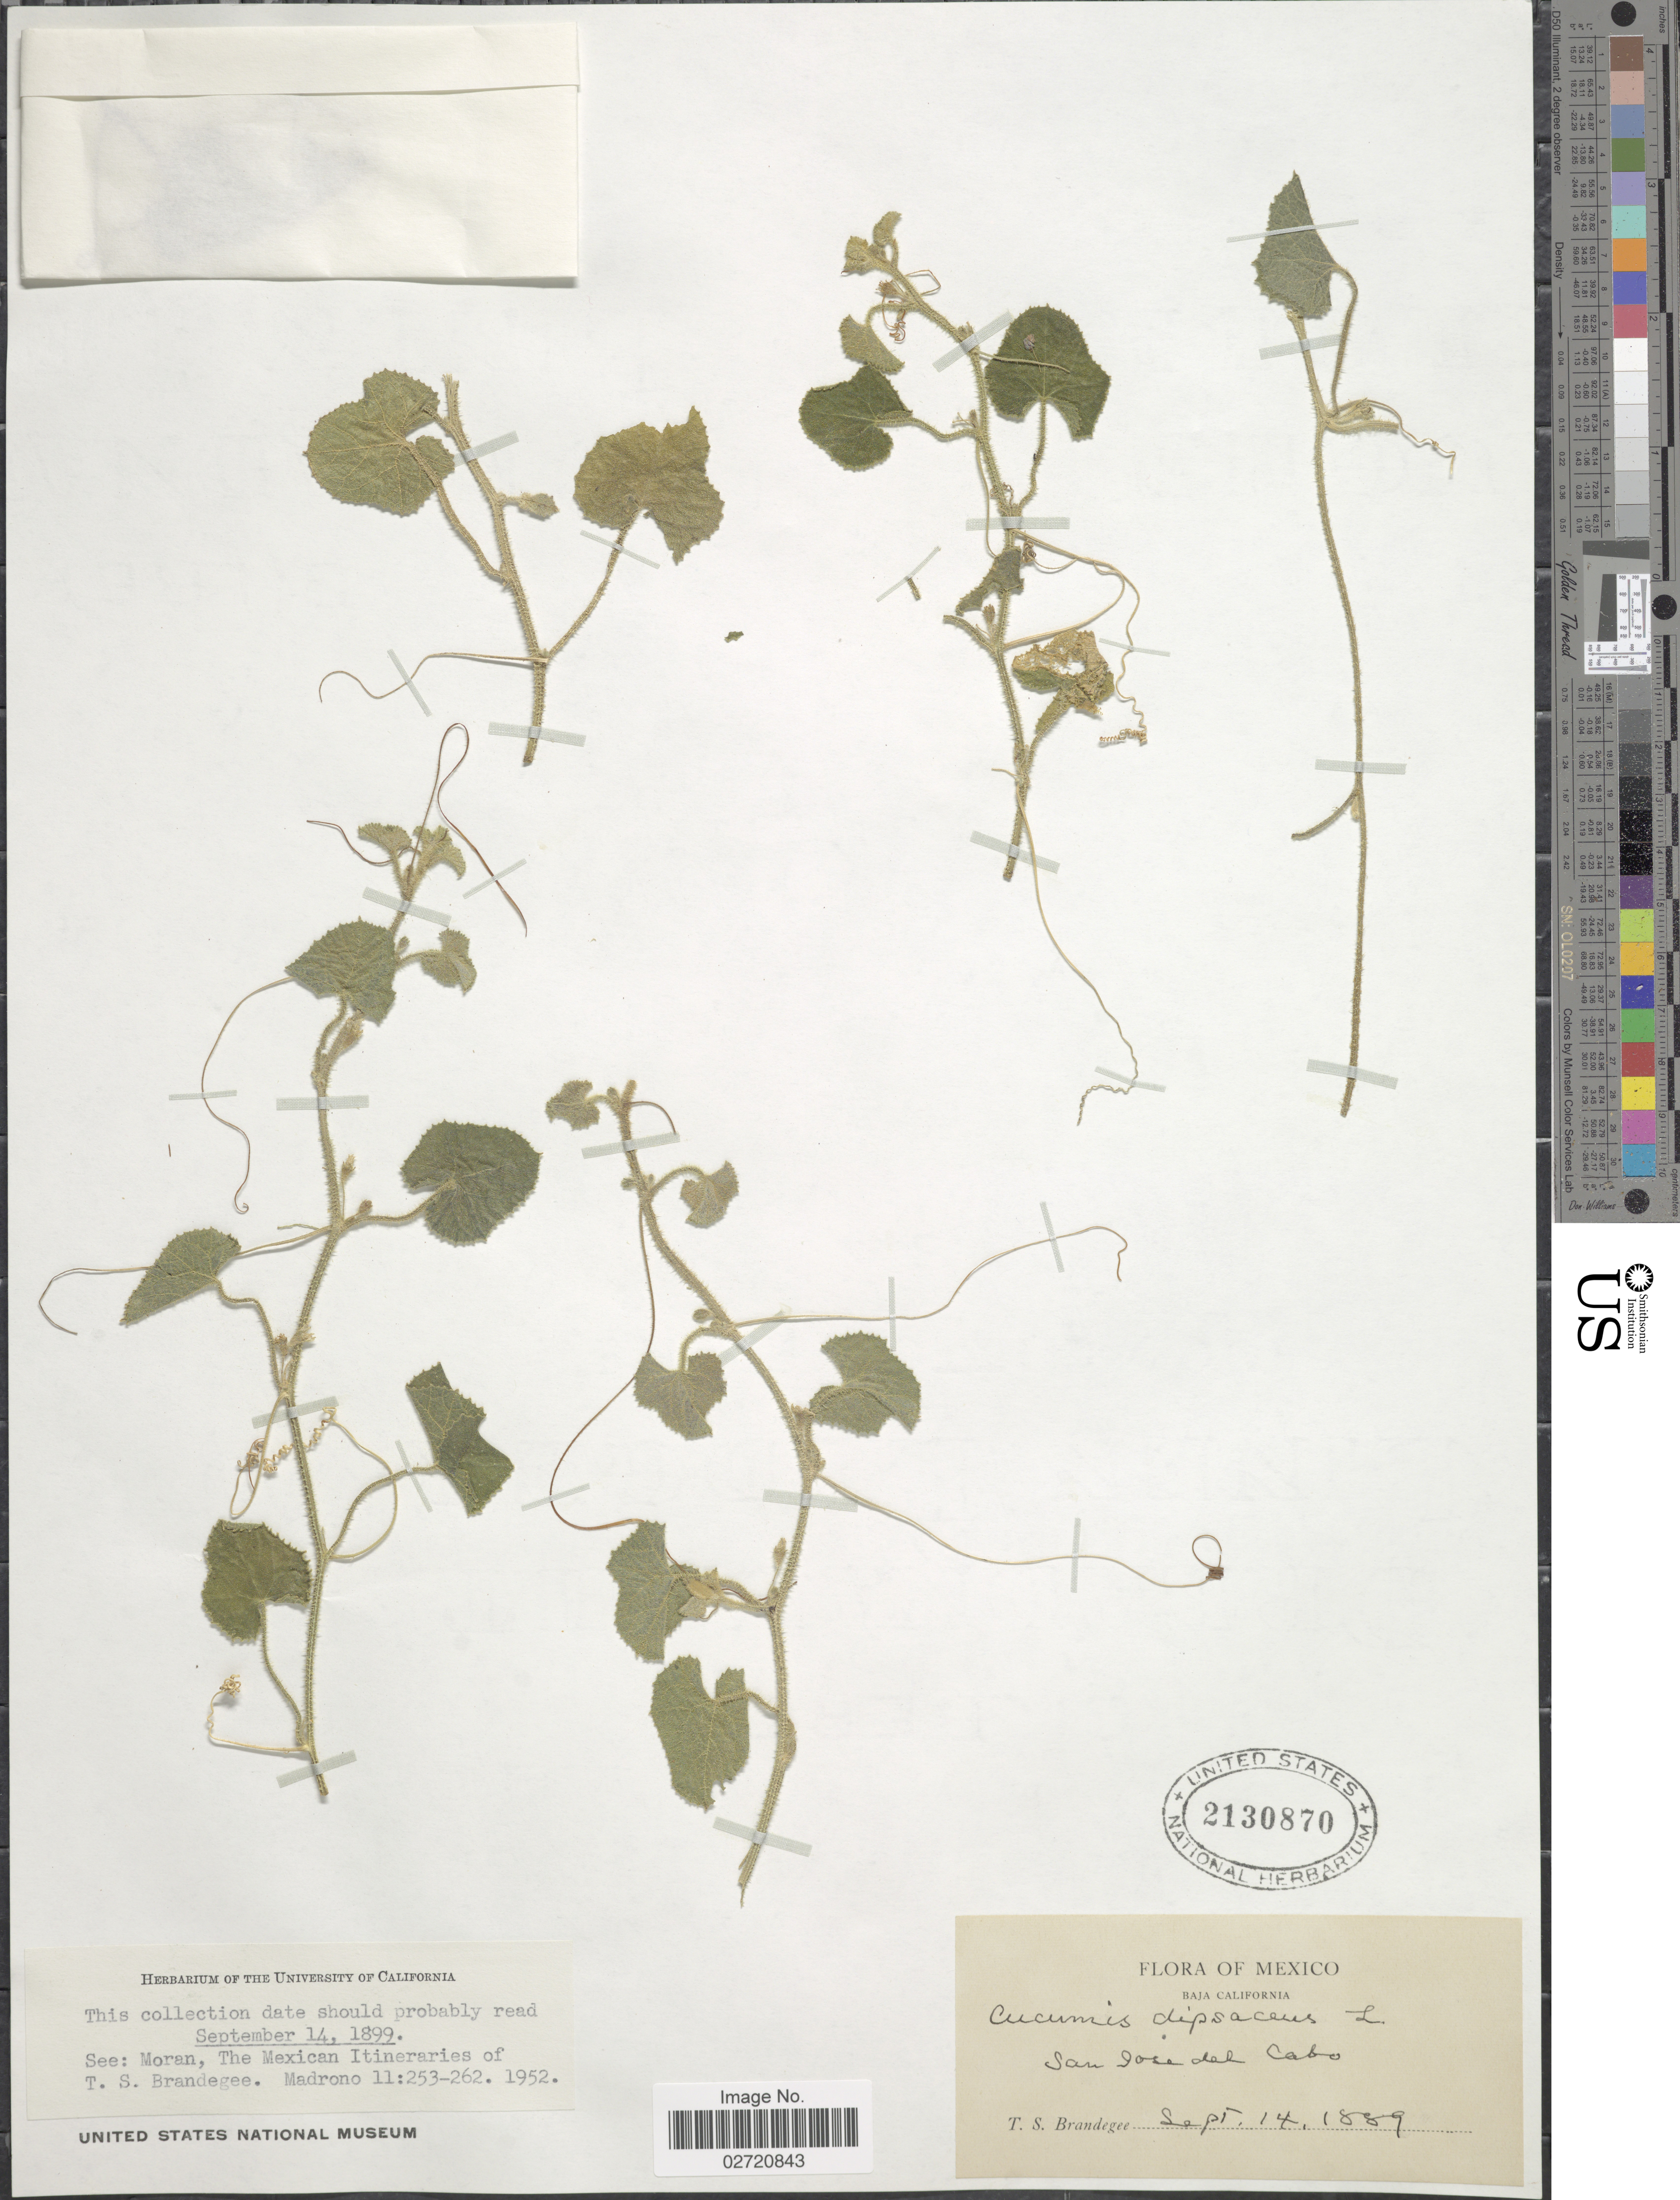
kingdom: Plantae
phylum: Tracheophyta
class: Magnoliopsida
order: Cucurbitales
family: Cucurbitaceae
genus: Cucumis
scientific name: Cucumis dipsaceus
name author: Ehrenb. ex Spach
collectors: T. S. Brandegee (herbarium)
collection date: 1889-09-14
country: Mexico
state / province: Baja California Sur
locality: San Jose del Cabo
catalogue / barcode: US 2130870